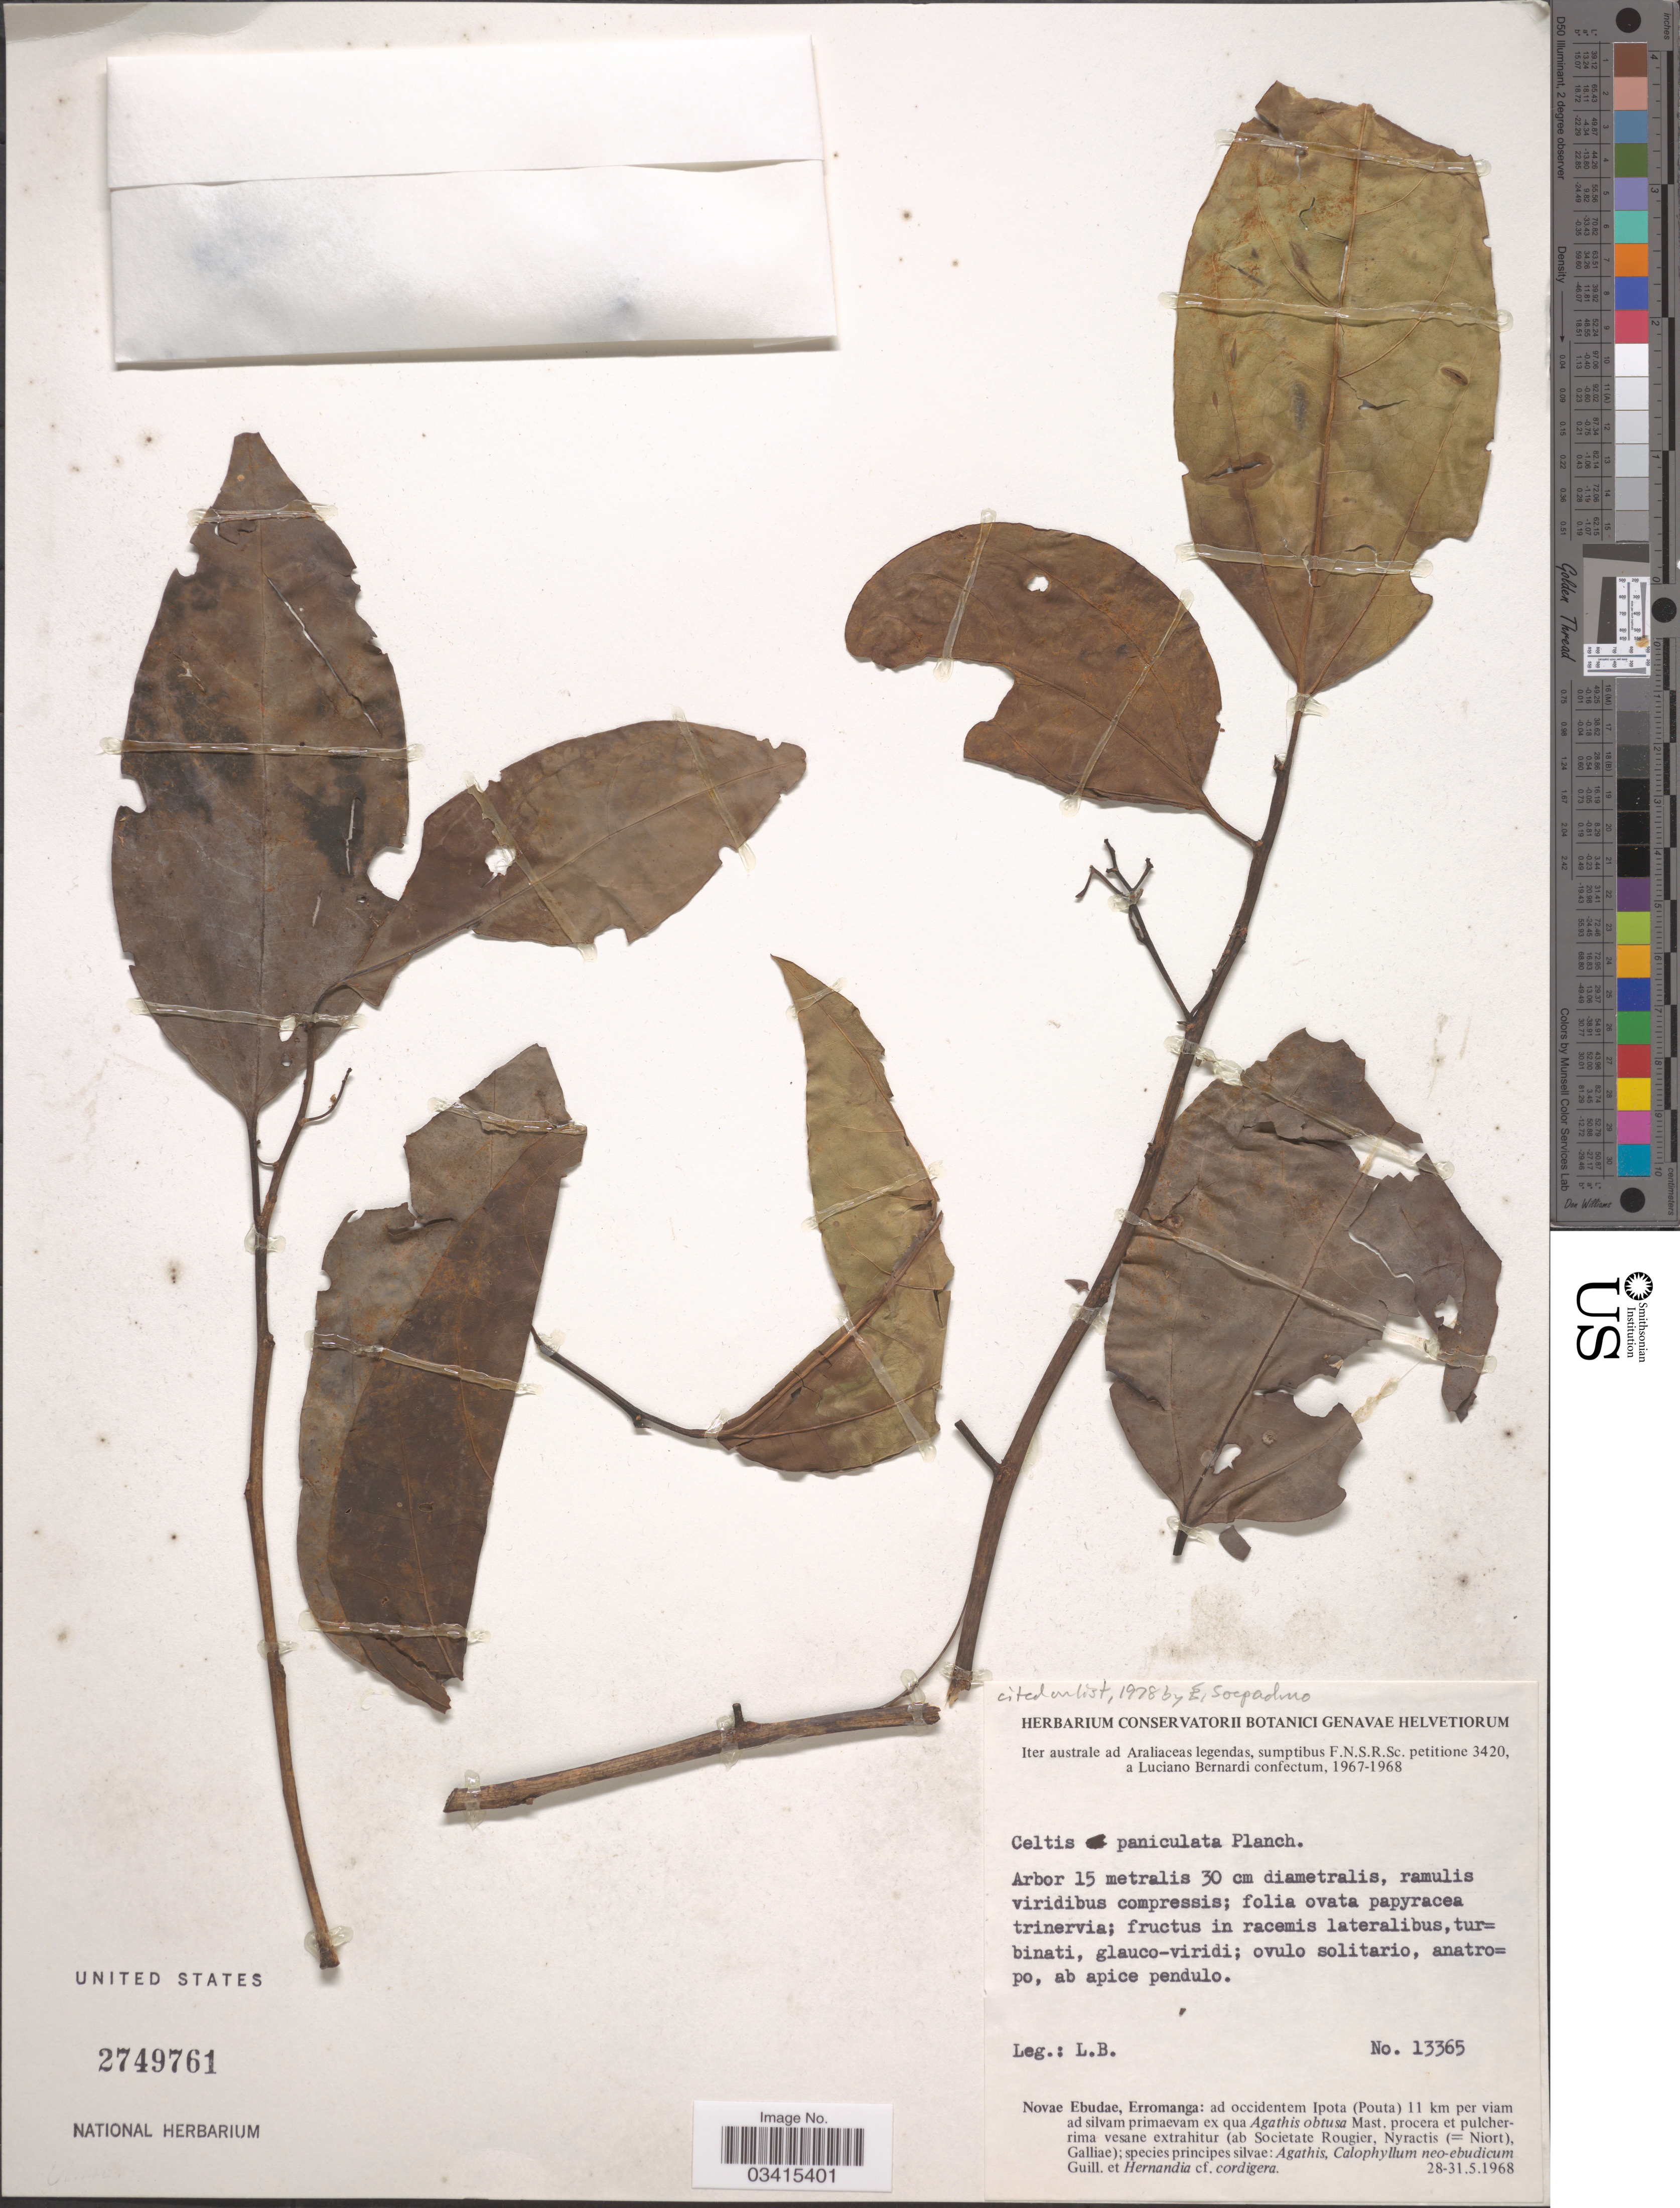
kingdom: Plantae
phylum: Tracheophyta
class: Magnoliopsida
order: Rosales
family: Cannabaceae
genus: Celtis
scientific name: Celtis paniculata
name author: (Endl.) Planch.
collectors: L. Bernardi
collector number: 13365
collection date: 1968-05-28/1968-05-31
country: Vanuatu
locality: Novae Ebudae, Erromanga: ad occidentem Ipota (Pouta) 11 km per viam.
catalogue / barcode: US 2749761